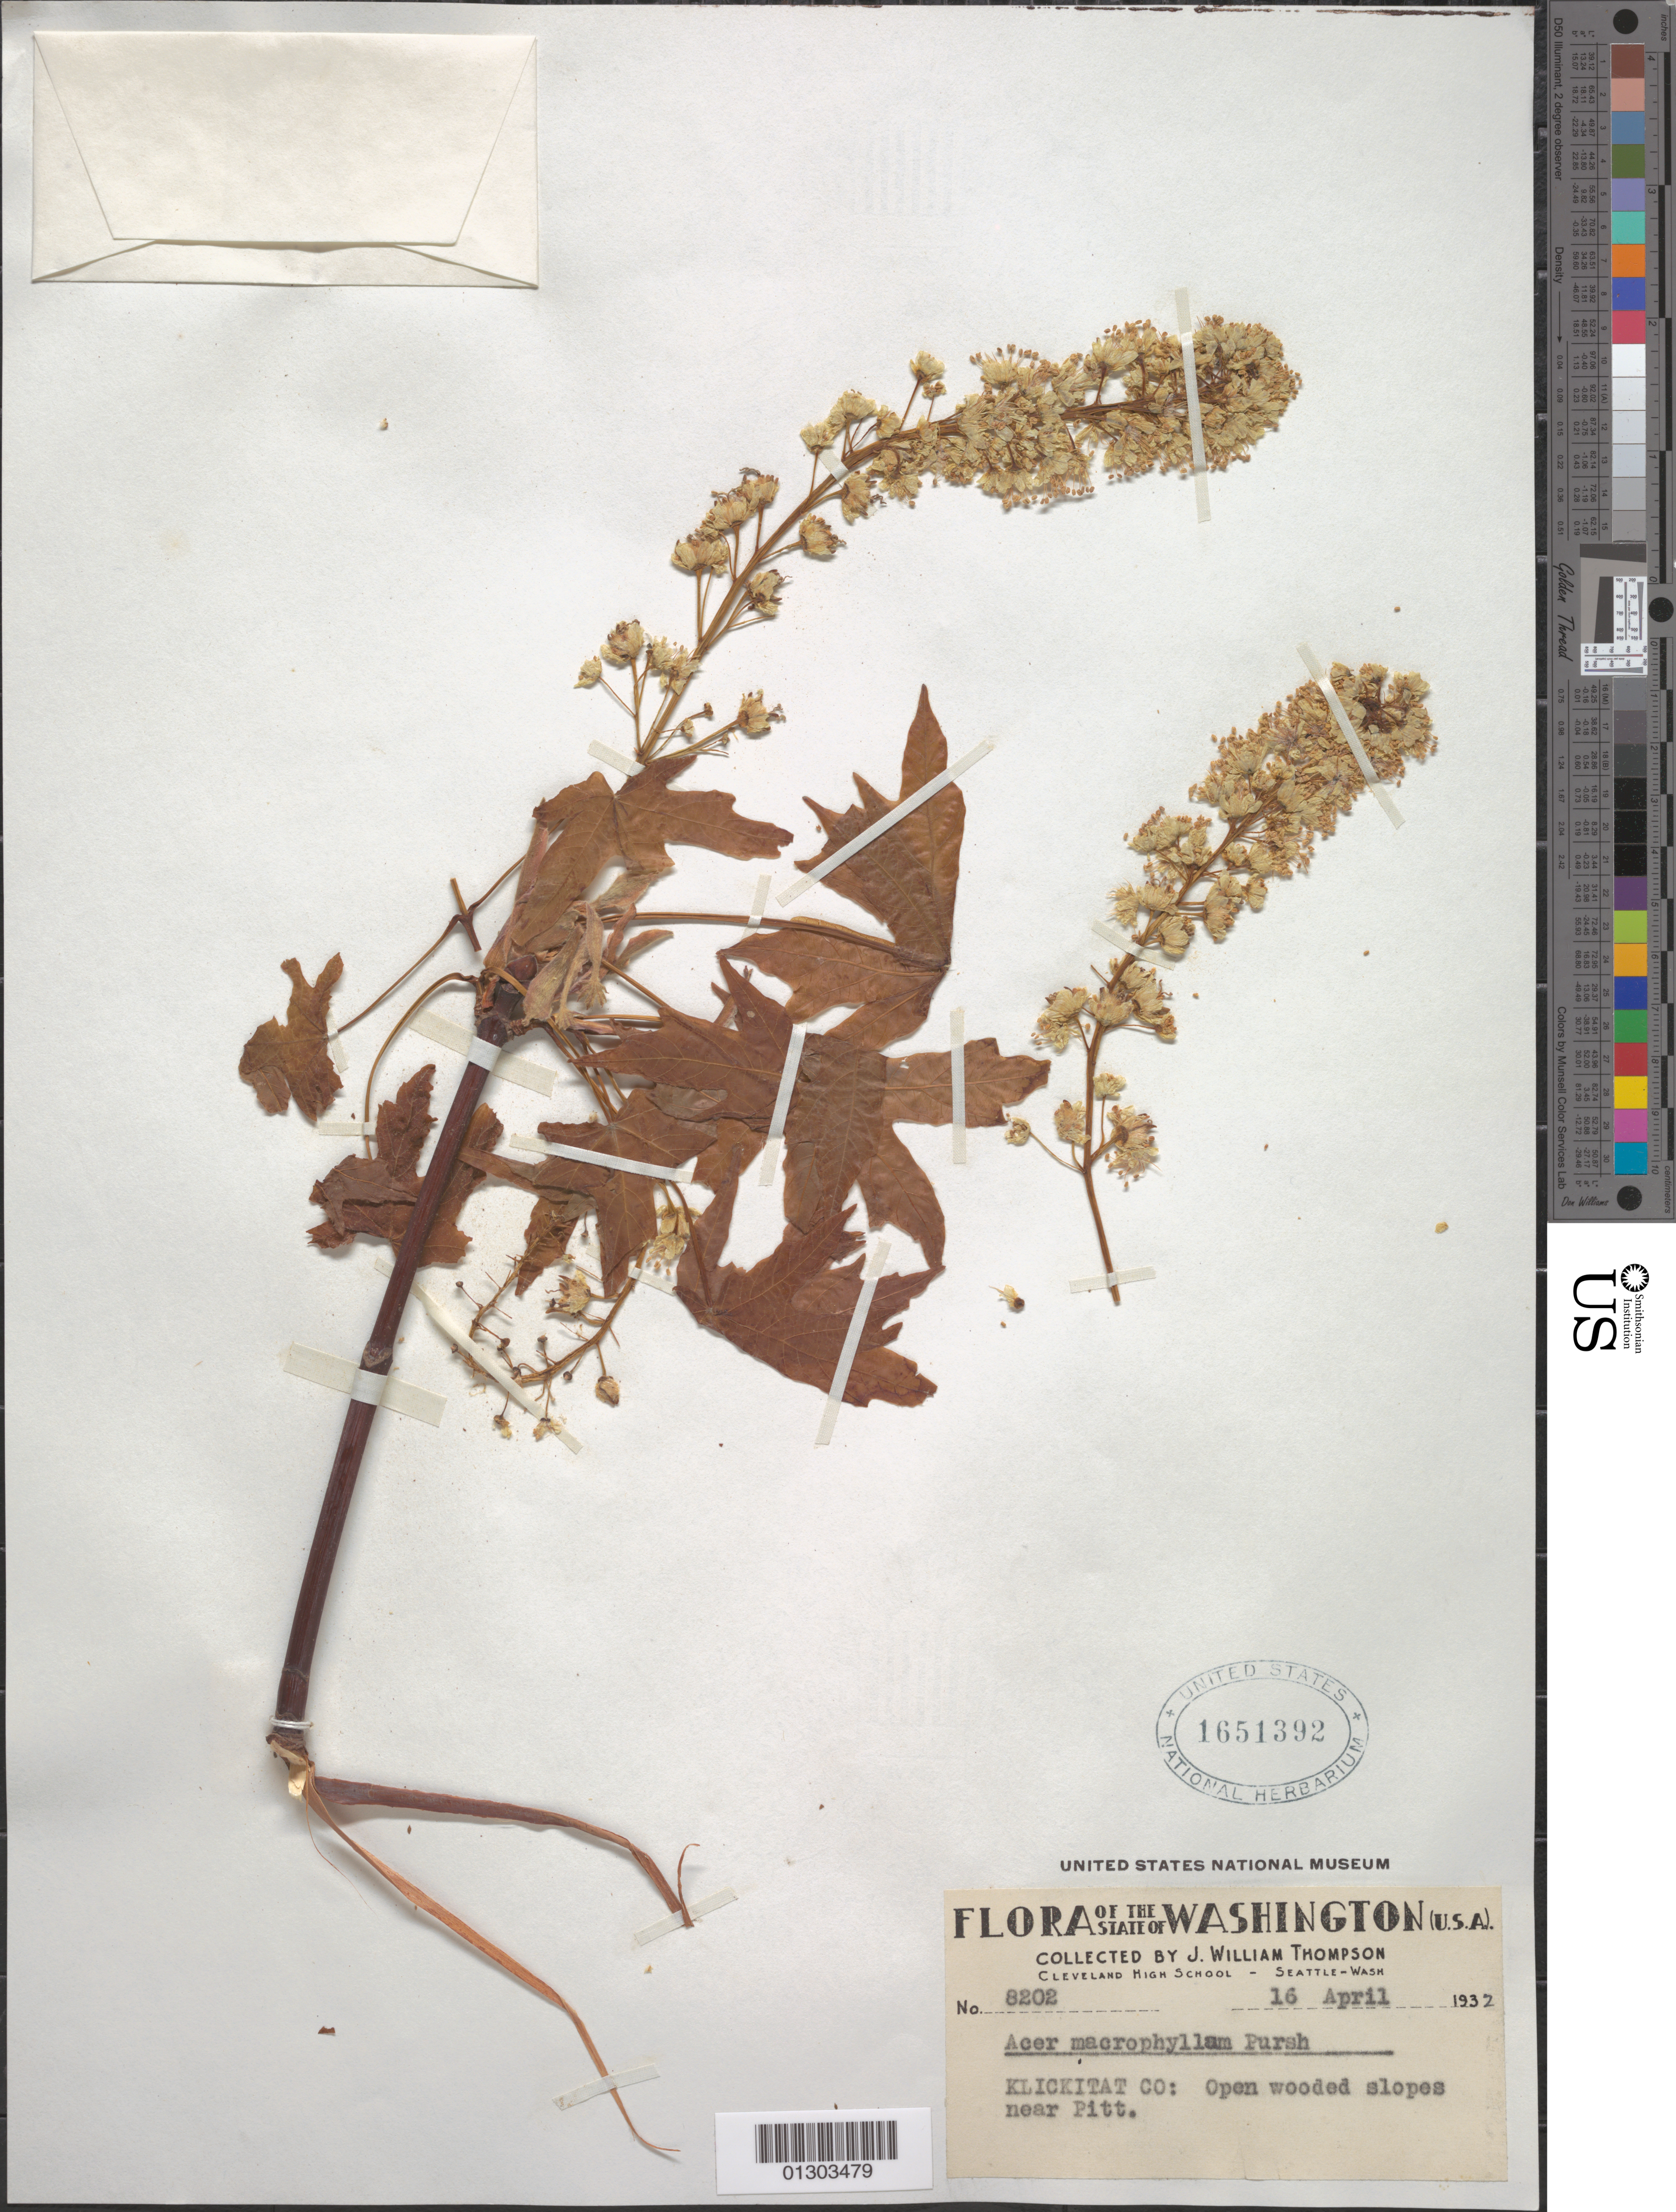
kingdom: Plantae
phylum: Tracheophyta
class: Magnoliopsida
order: Sapindales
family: Sapindaceae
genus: Acer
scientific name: Acer macrophyllum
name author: Pursh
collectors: J. W. Thompson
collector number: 8202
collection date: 1932-04-16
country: United States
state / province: Washington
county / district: Klickitat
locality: Klickitat County, near Pitt.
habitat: Open wooded slopes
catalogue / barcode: US 1651392